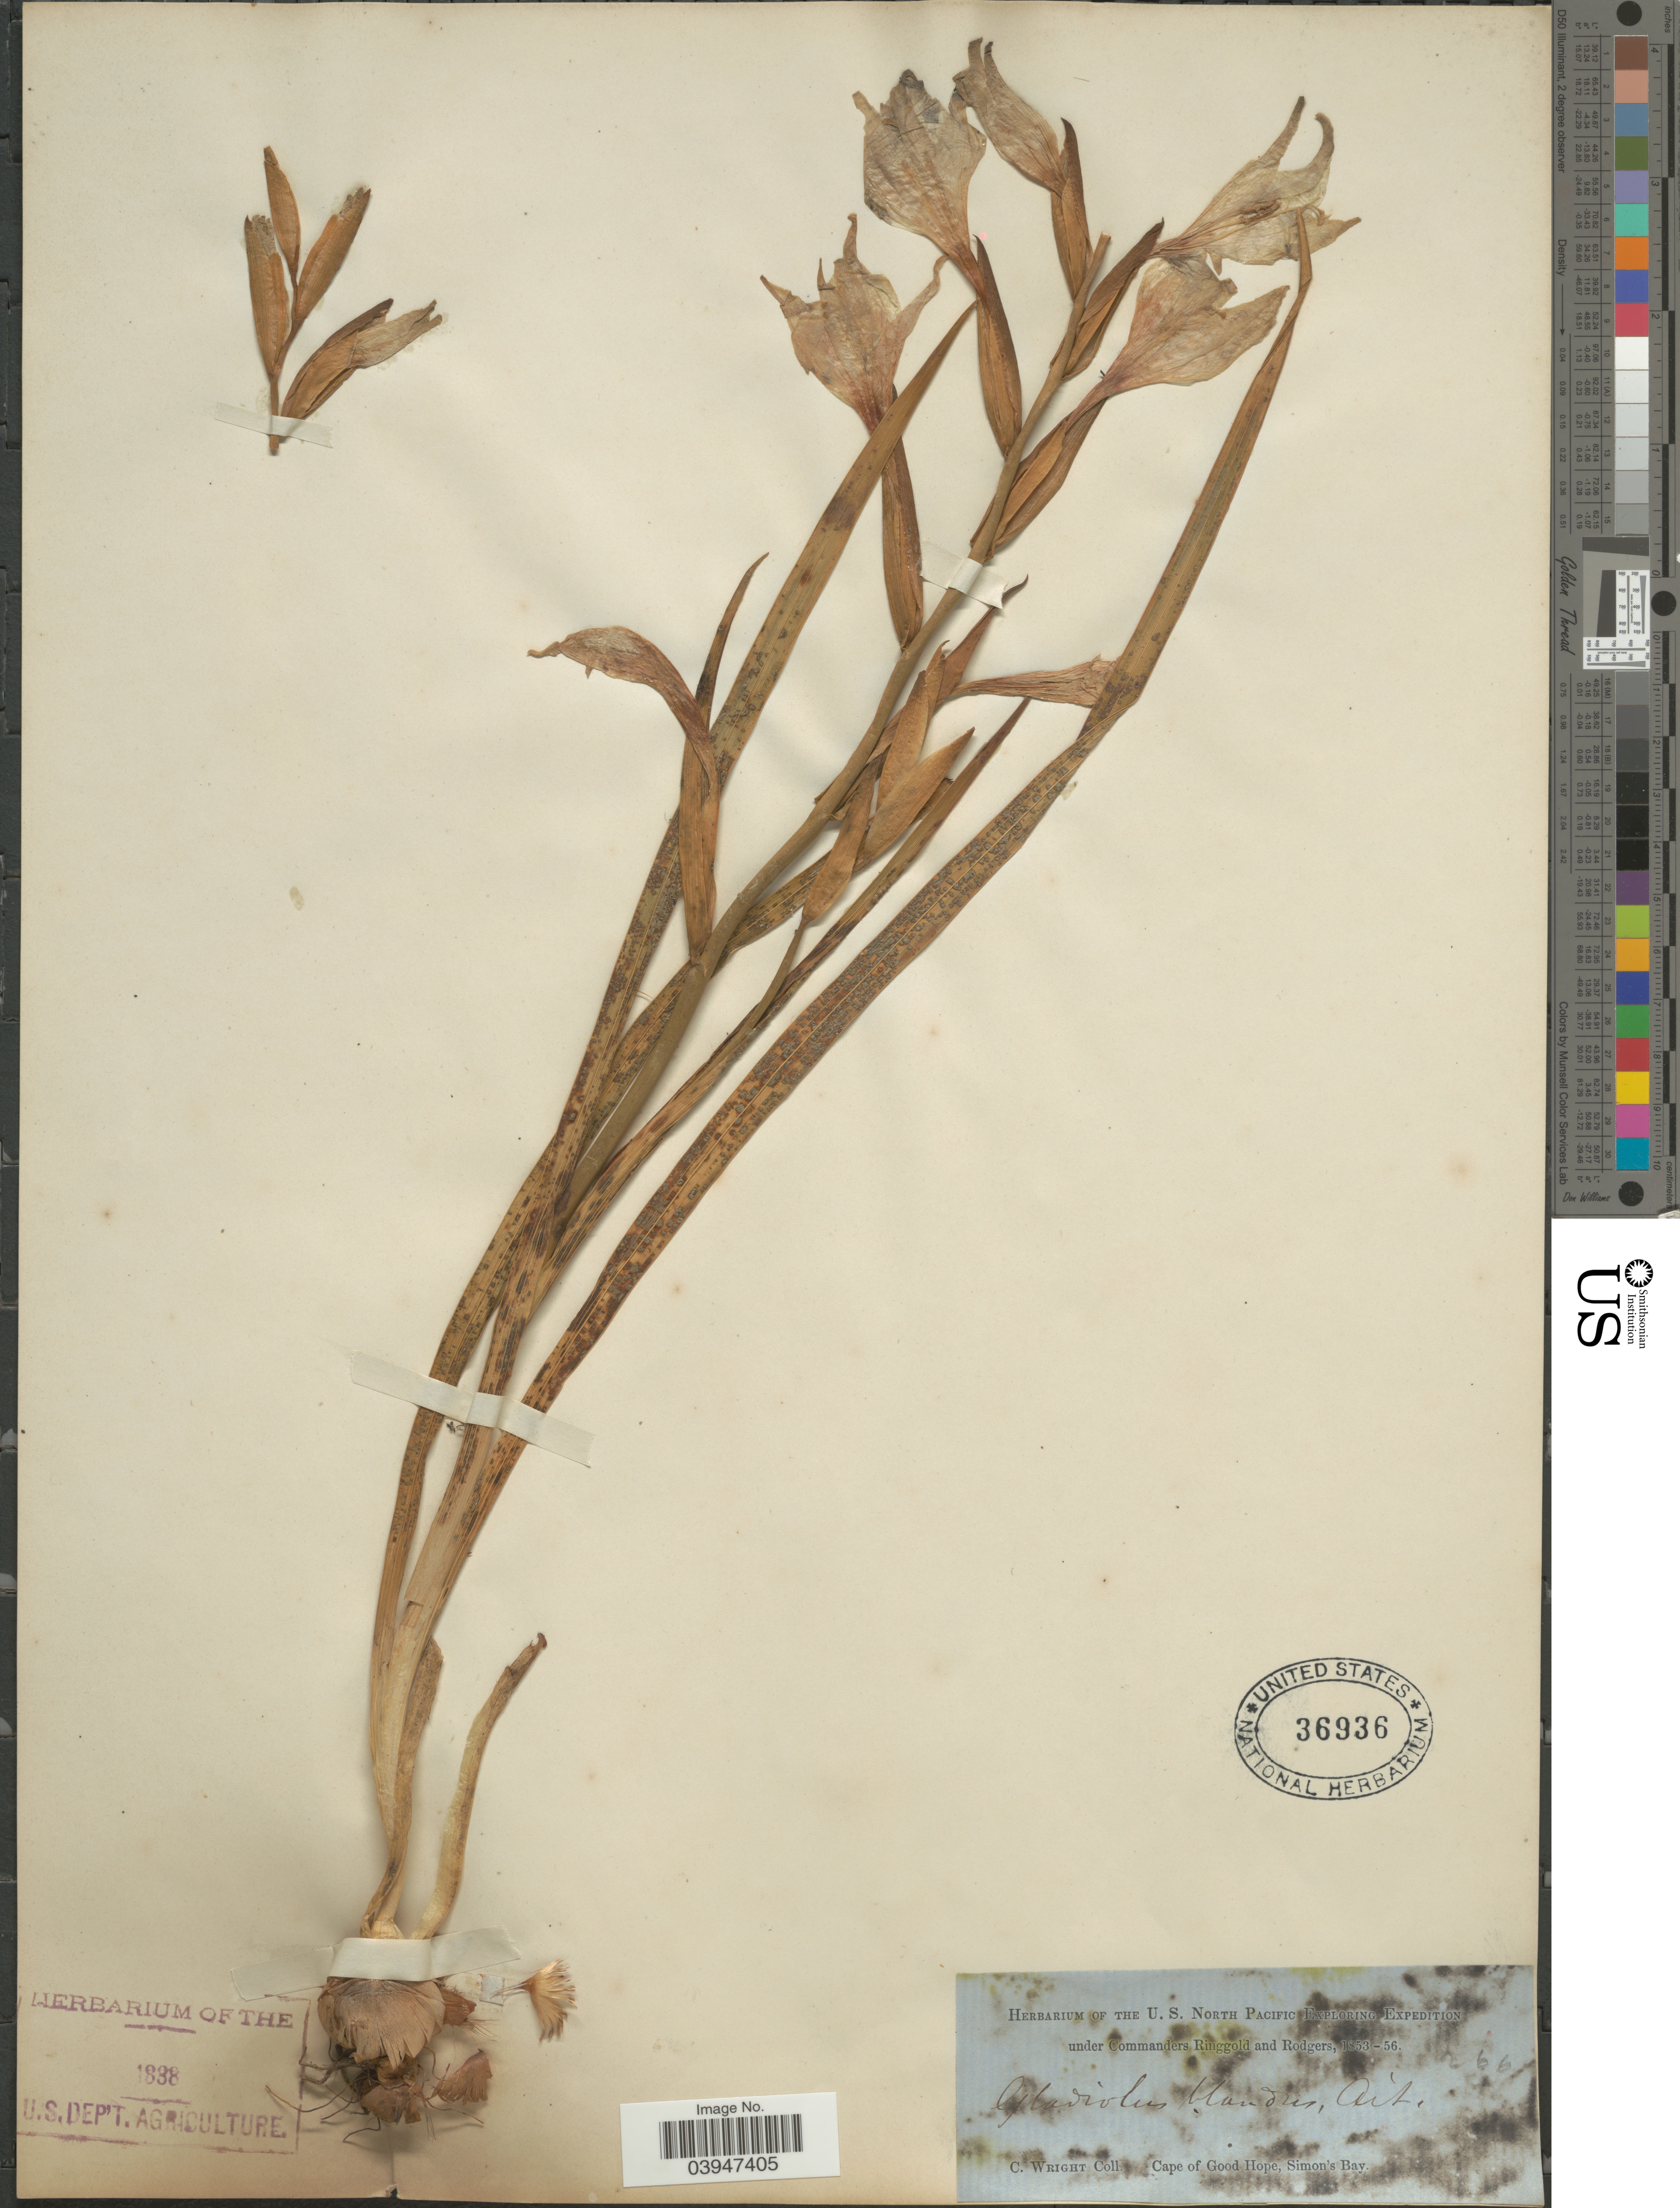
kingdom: Plantae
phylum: Tracheophyta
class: Liliopsida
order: Asparagales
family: Iridaceae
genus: Gladiolus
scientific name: Gladiolus blandus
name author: Aiton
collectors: C. Wright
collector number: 266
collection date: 1853/1856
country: South Africa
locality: Cape Good Hope, Simon's Bay.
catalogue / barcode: US 36936